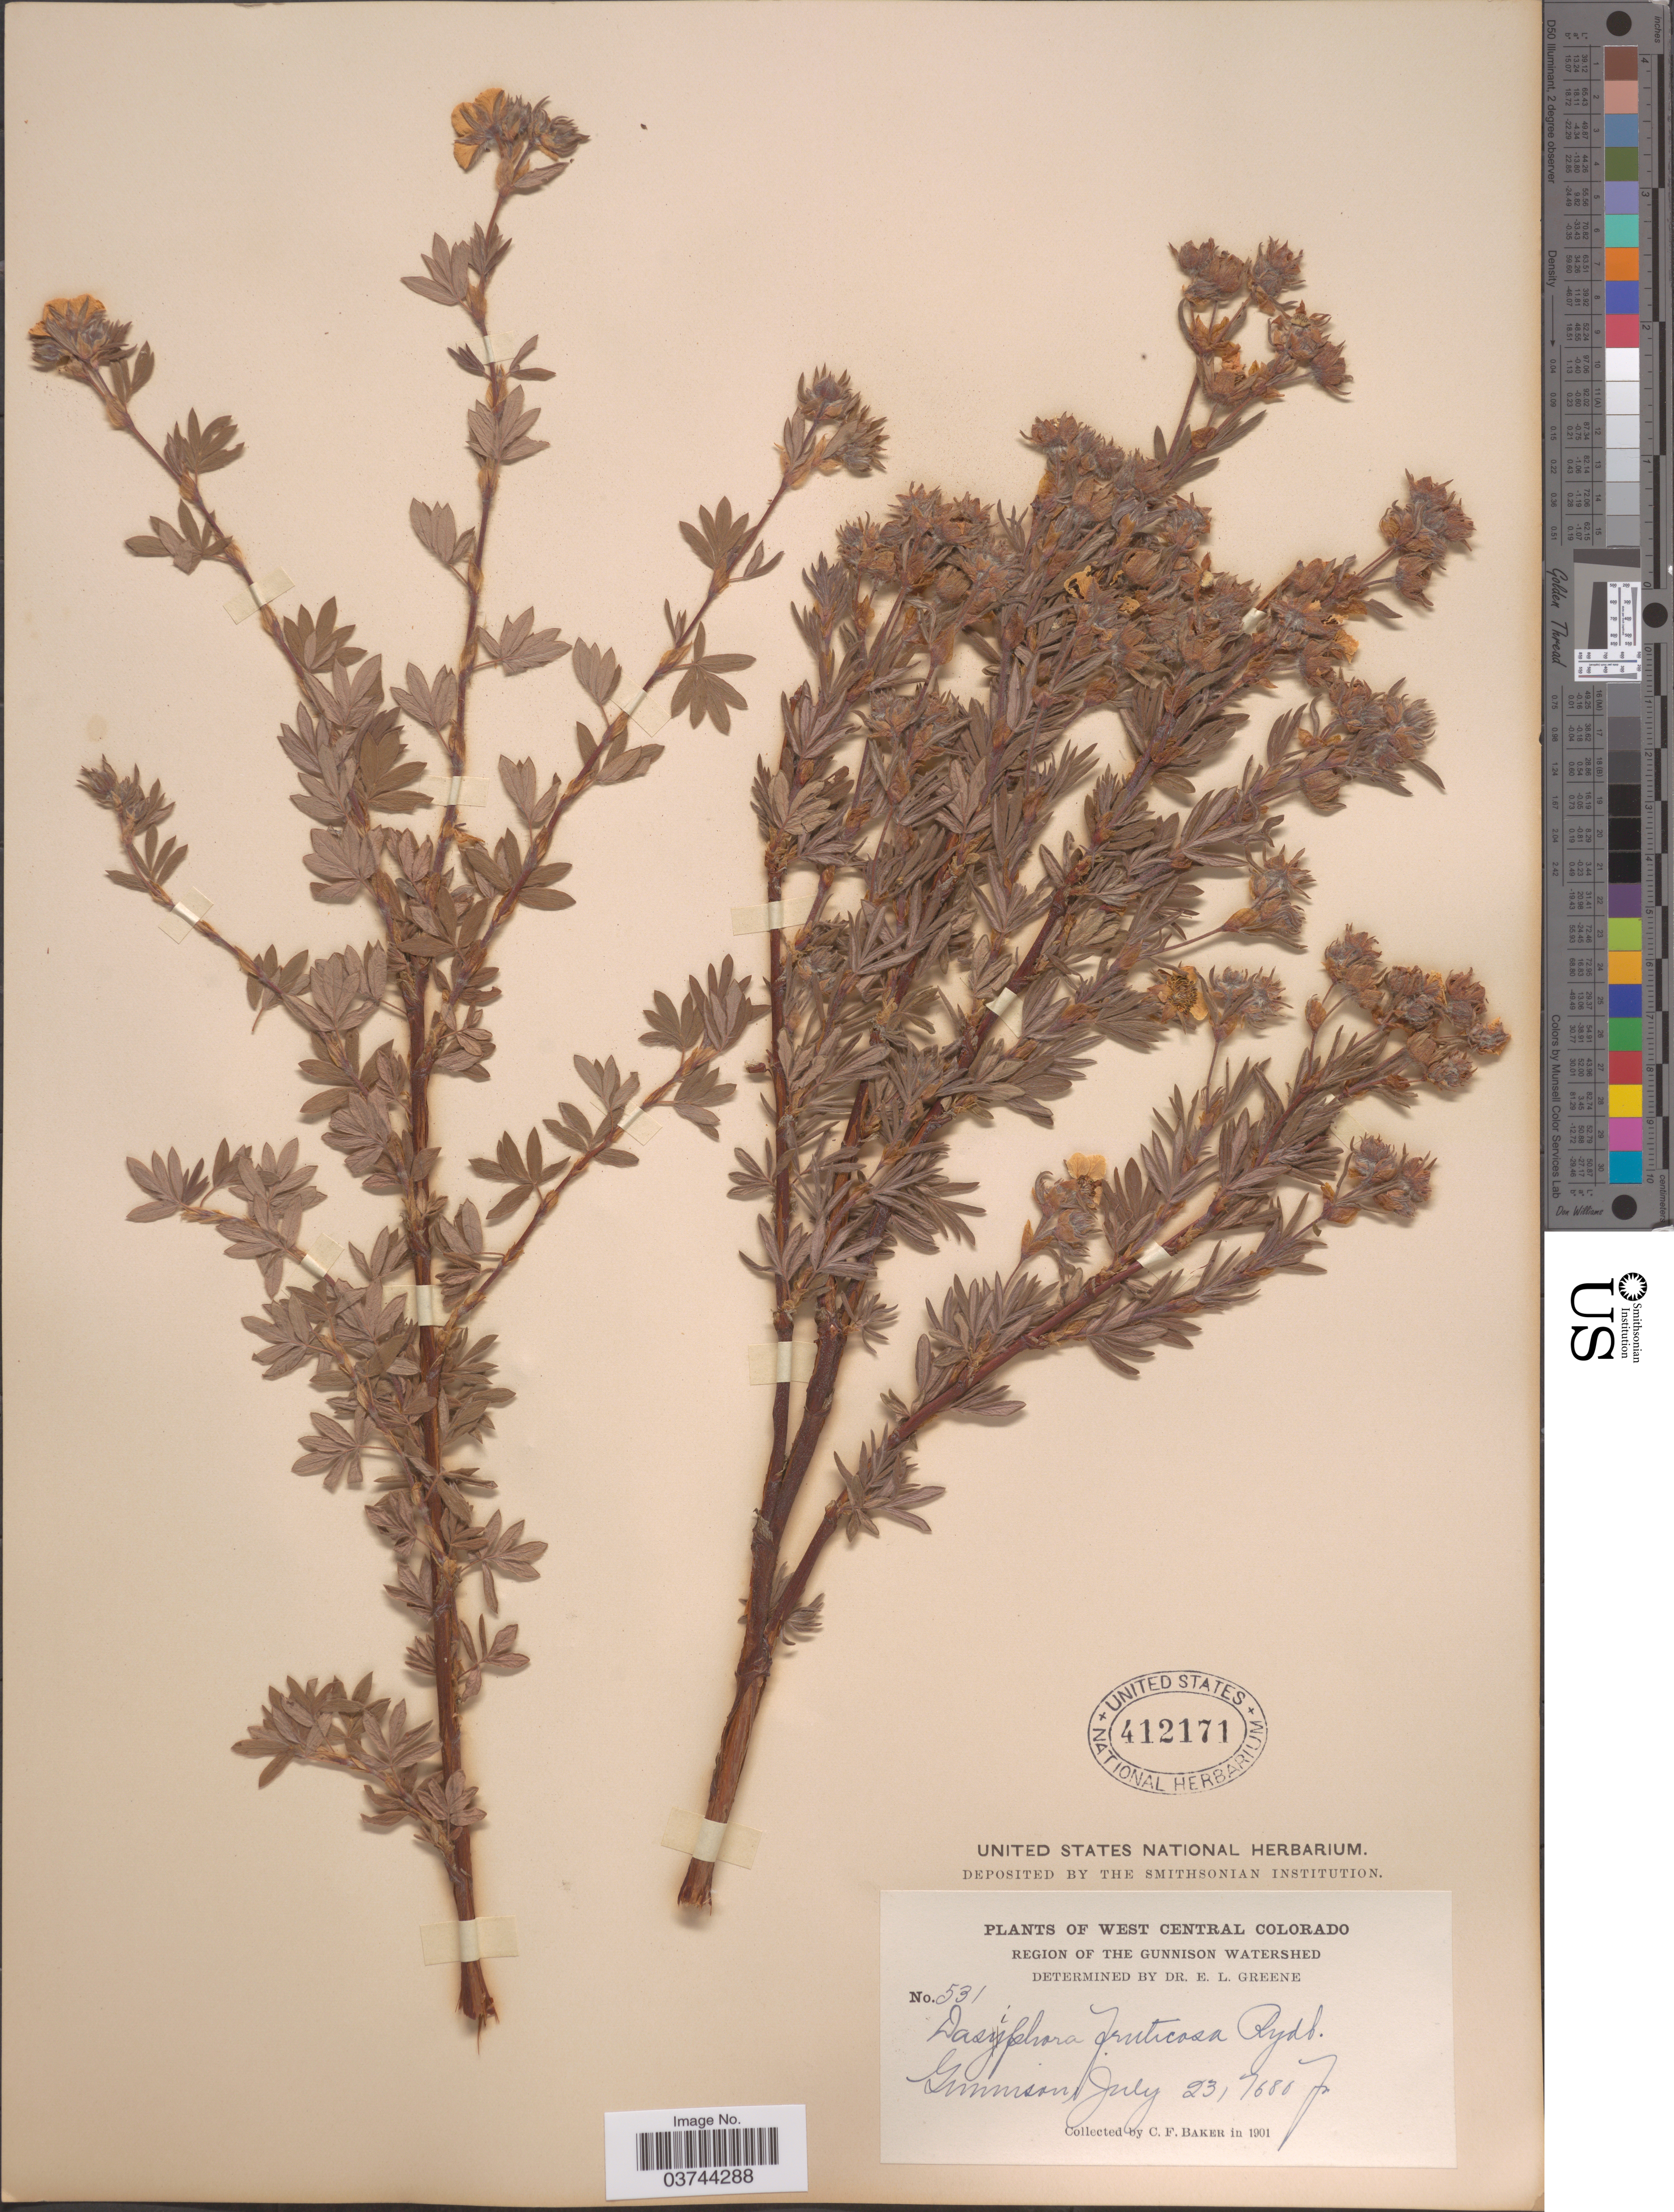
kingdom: Plantae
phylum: Tracheophyta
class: Magnoliopsida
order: Rosales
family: Rosaceae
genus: Dasiphora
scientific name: Dasiphora fruticosa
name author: (L.) Rydb.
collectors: C. F. Baker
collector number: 531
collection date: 1901-07-23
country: United States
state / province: Colorado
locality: West Central Colorado. Region of The Gunnison Watershed. Gunnison.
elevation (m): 512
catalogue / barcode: US 412171